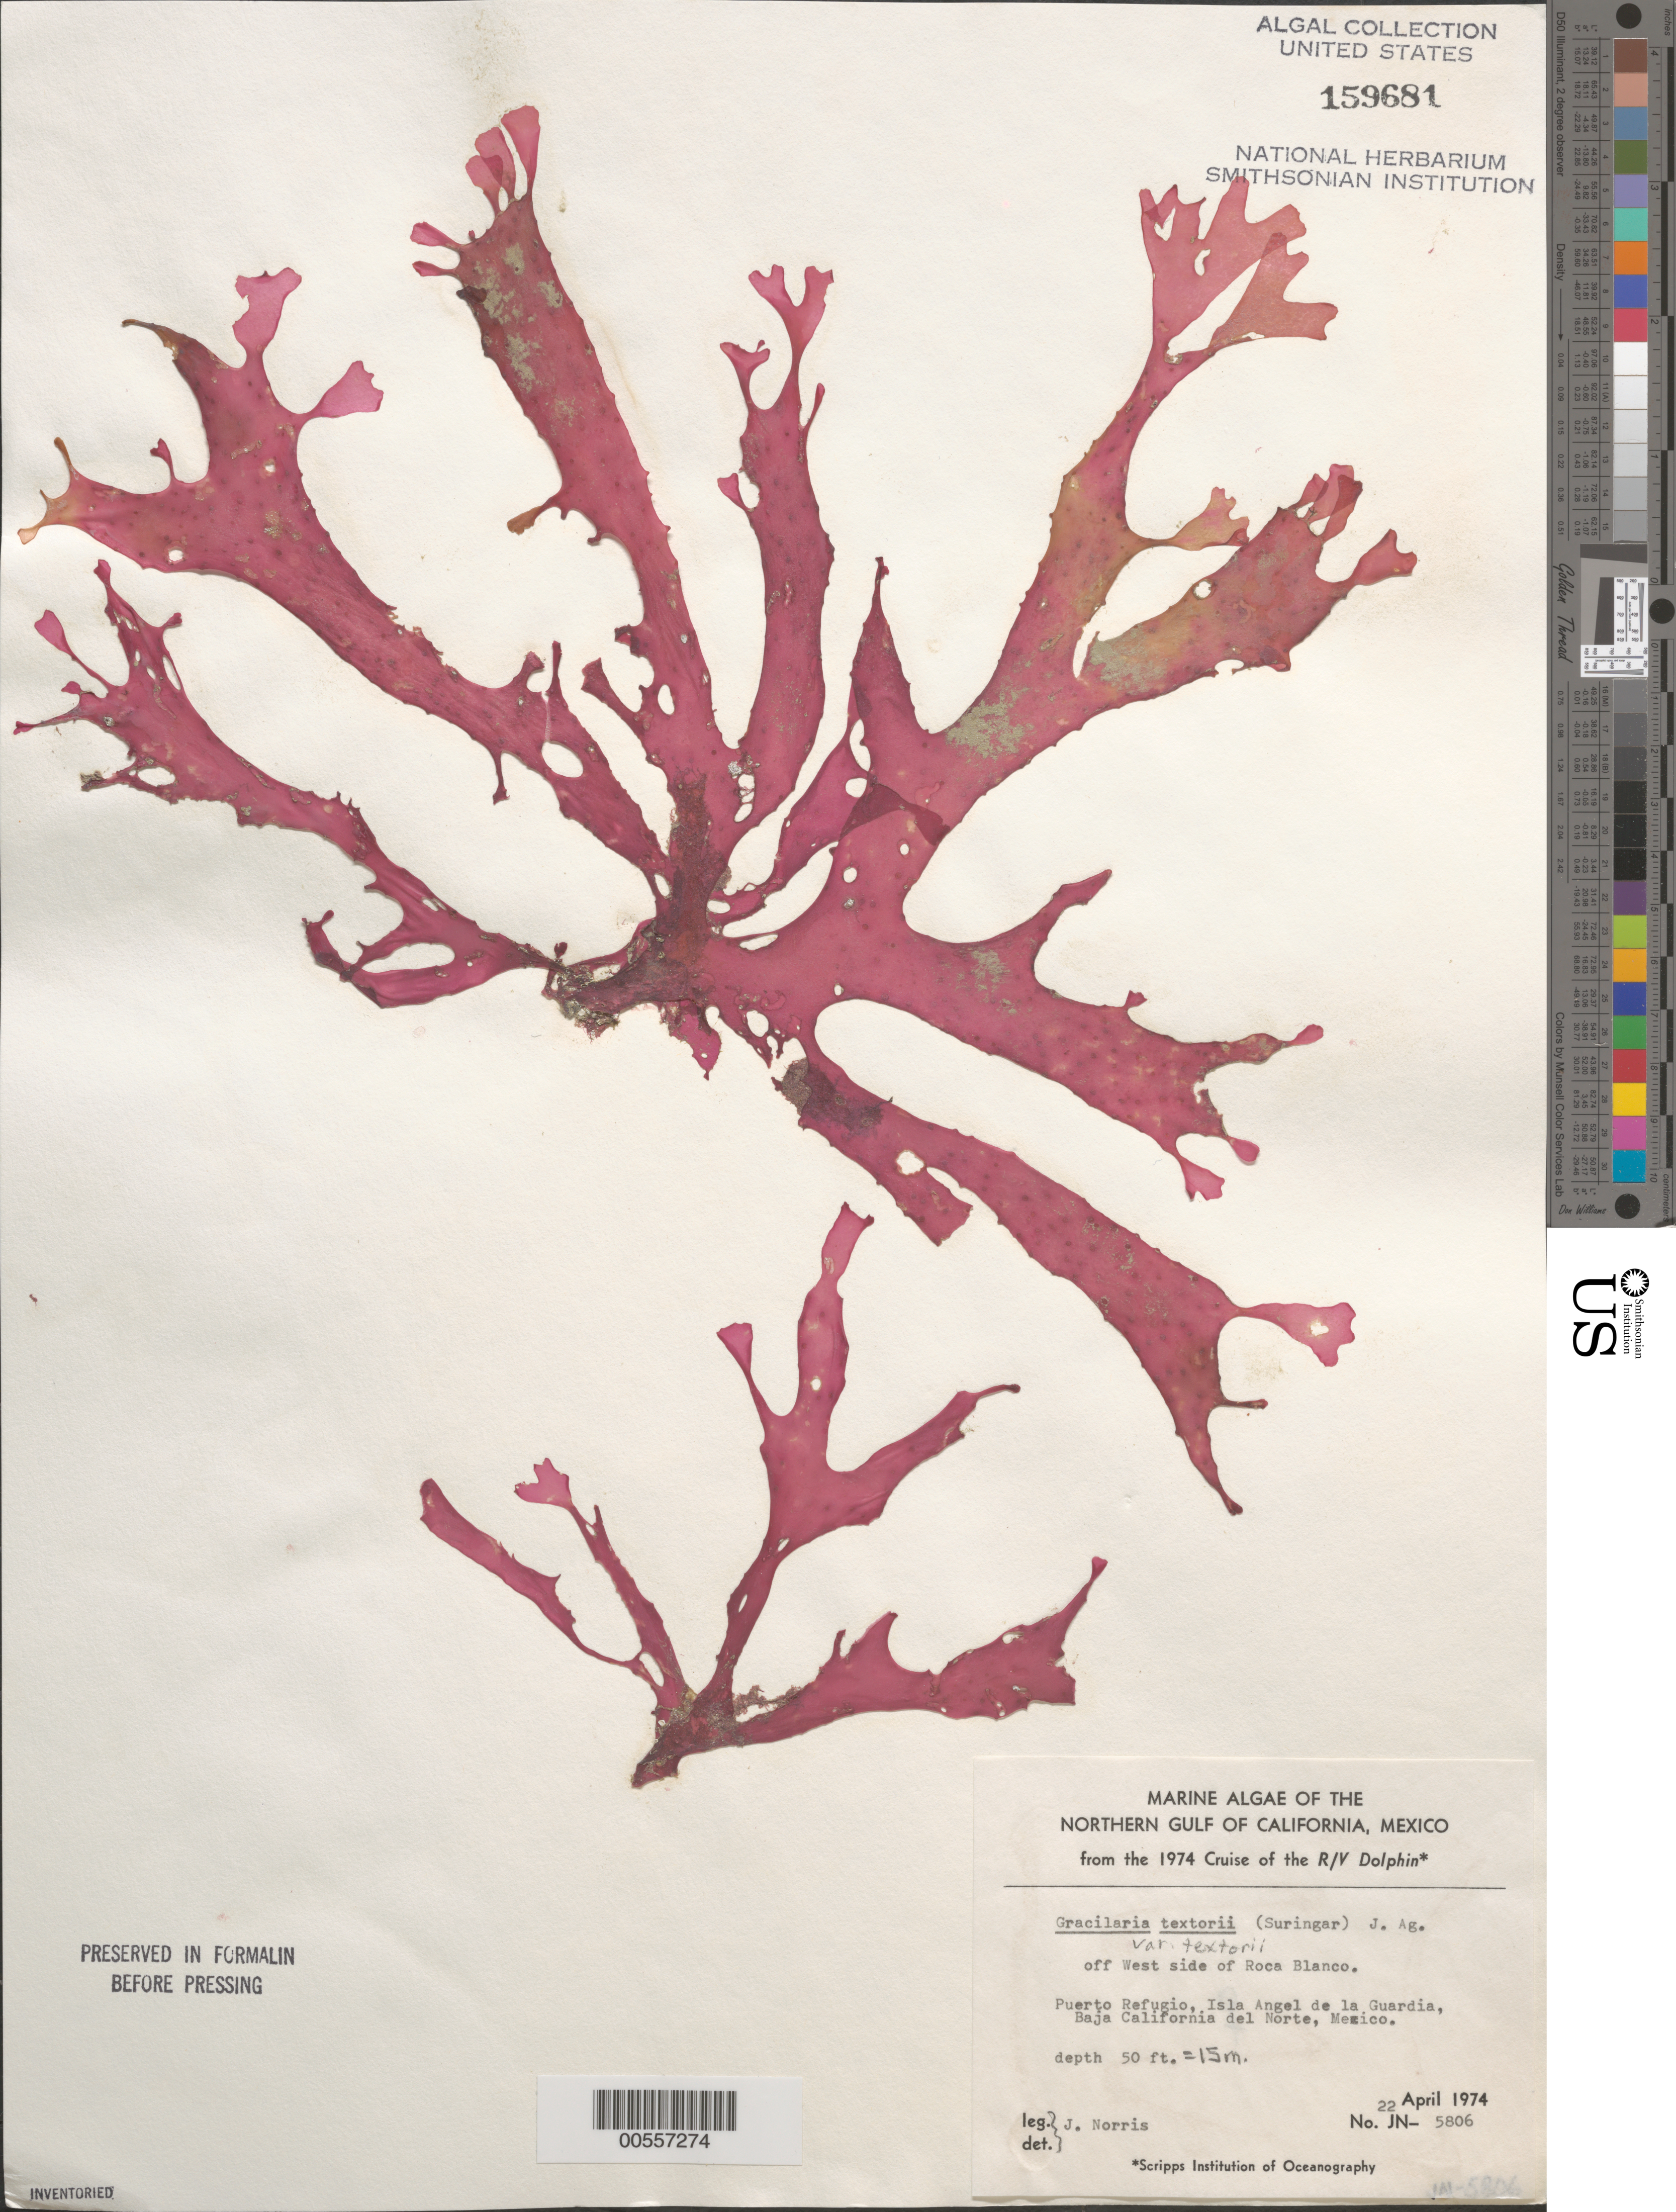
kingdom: Plantae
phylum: Rhodophyta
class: Florideophyceae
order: Gracilariales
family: Gracilariaceae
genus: Gracilaria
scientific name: Gracilaria textorii var. textorii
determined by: Norris, James N.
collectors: J. N. Norris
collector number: JN-5806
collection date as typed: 22 Apr 1974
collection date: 1974-04-22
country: Mexico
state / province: Baja California Norte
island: Isla Angel de la Guarda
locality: Roca Blanca, Puerto Refugio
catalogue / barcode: US 159681